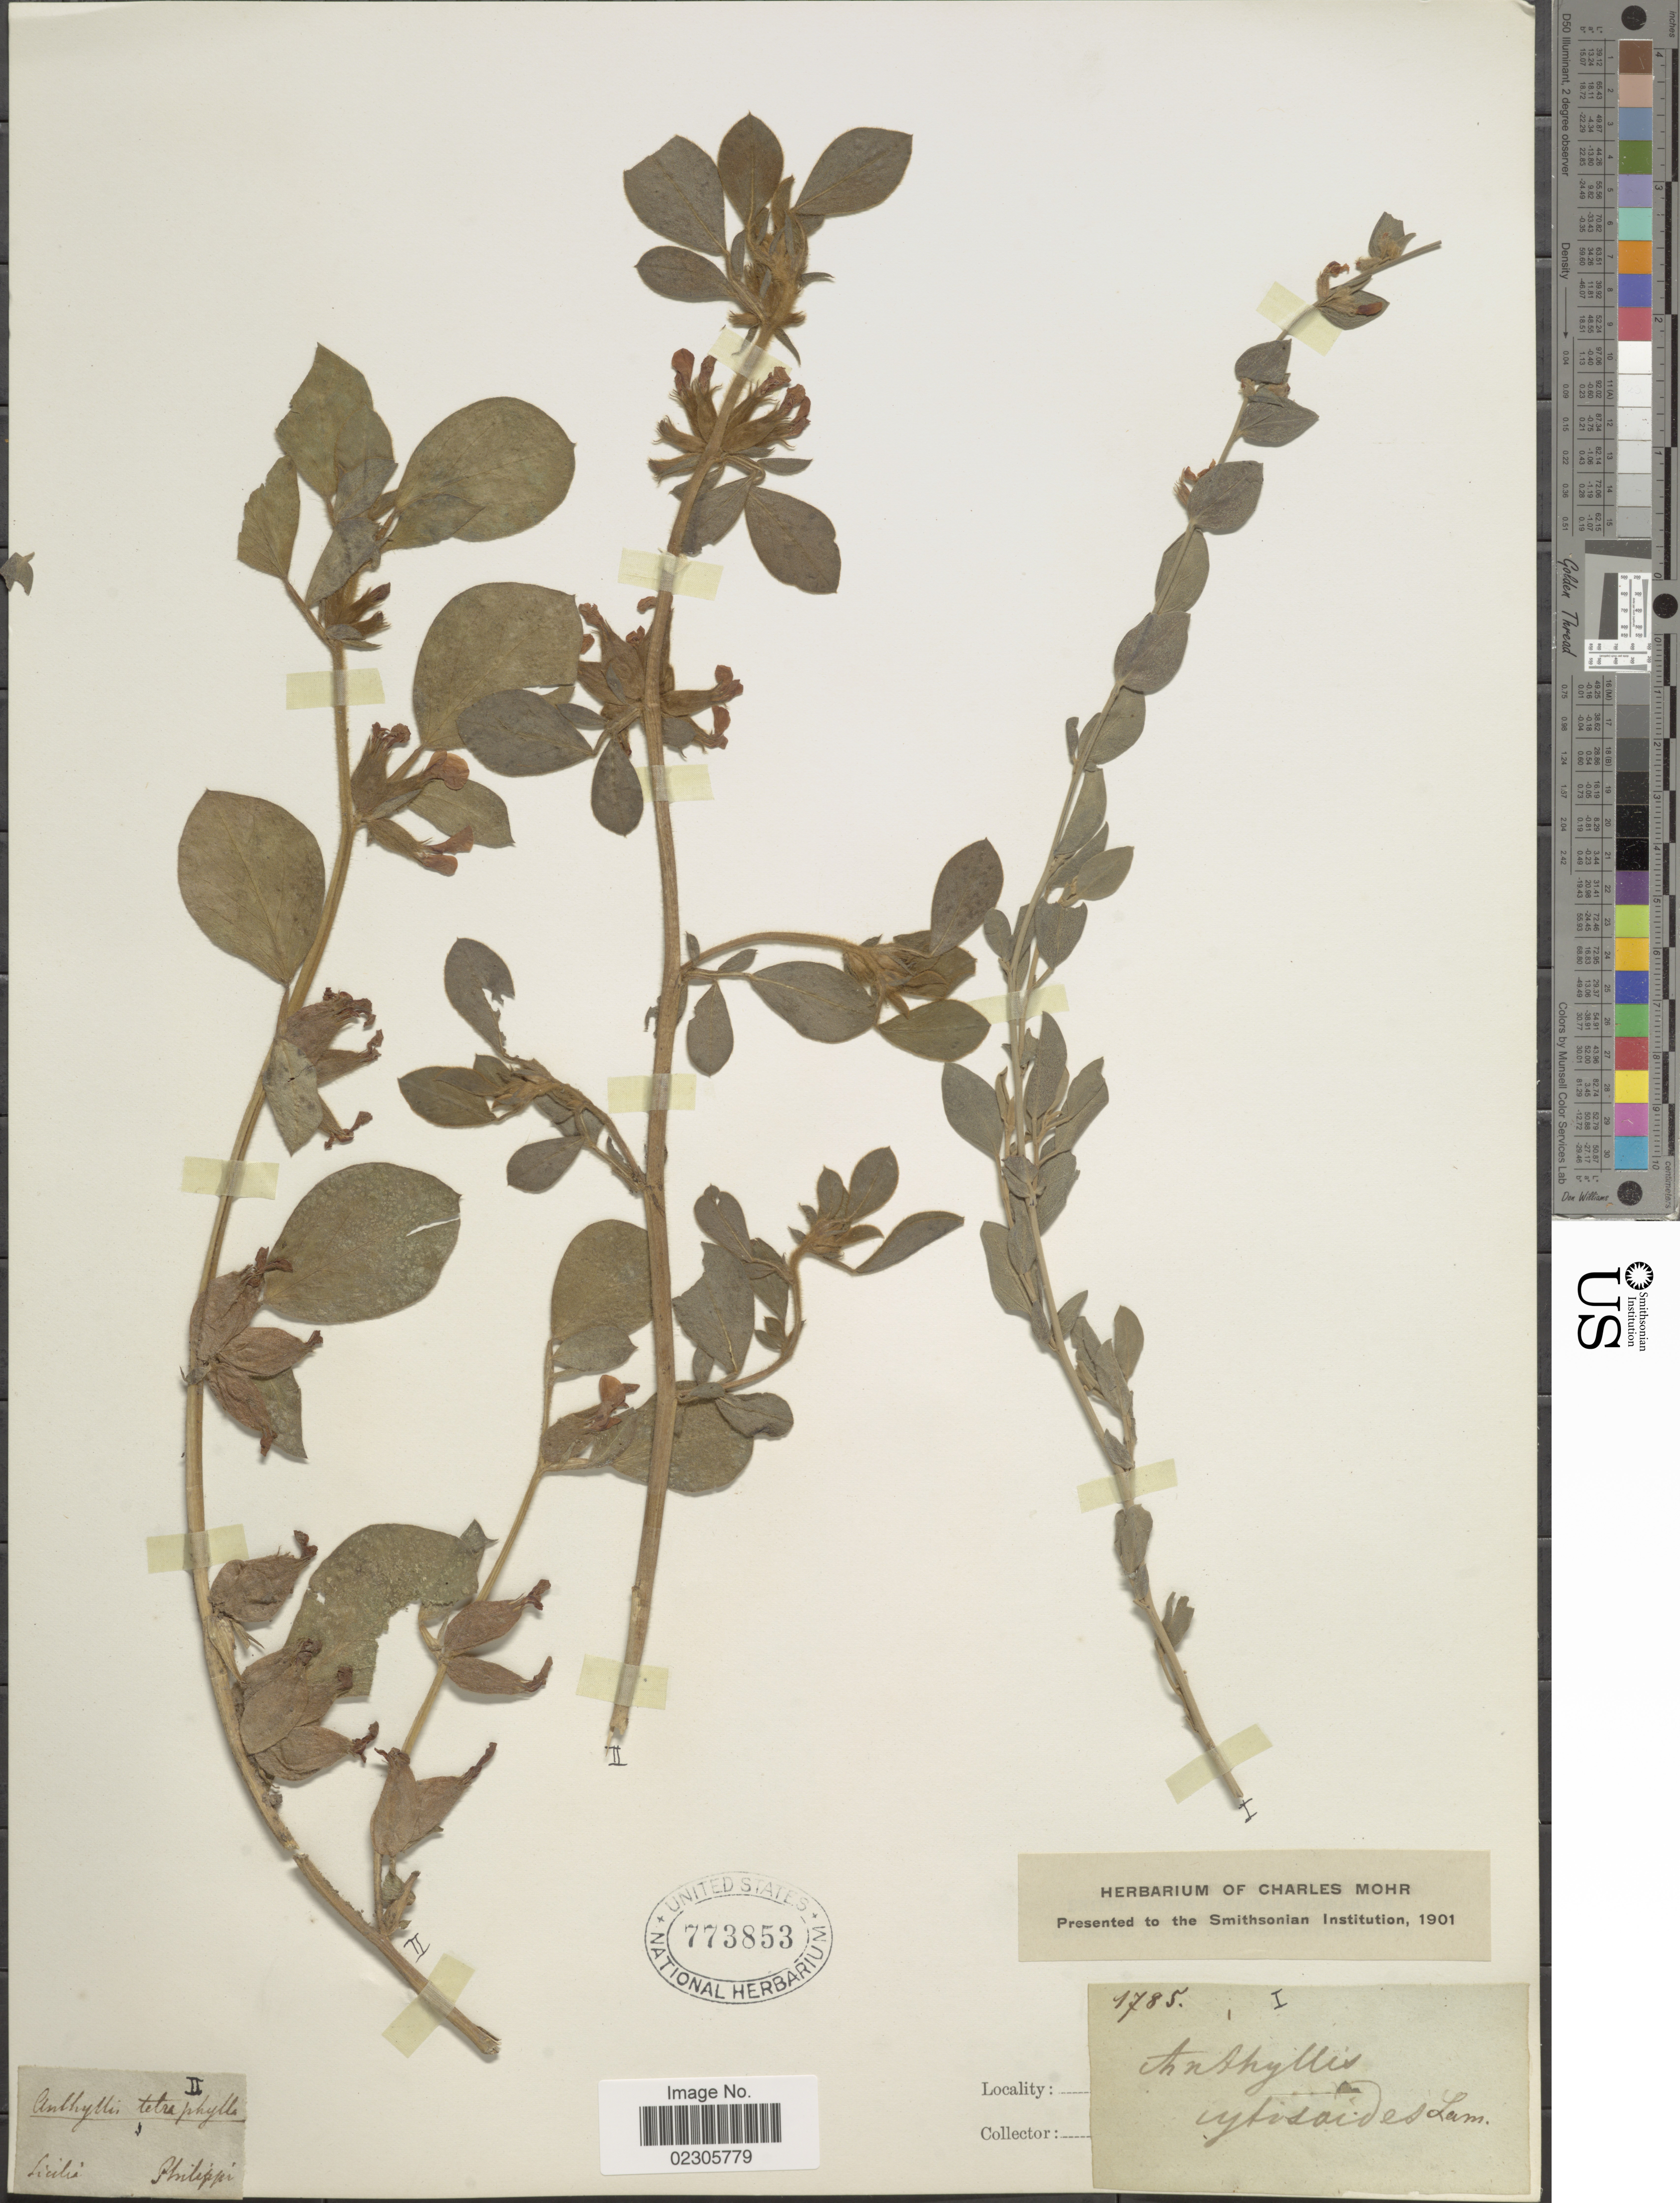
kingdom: Plantae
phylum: Tracheophyta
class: Magnoliopsida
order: Fabales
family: Fabaceae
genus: Anthyllis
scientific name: Anthyllis cytisoides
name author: L.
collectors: -. Philippi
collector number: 1785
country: Italy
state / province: Siciliana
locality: Sicilia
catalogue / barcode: US 773853